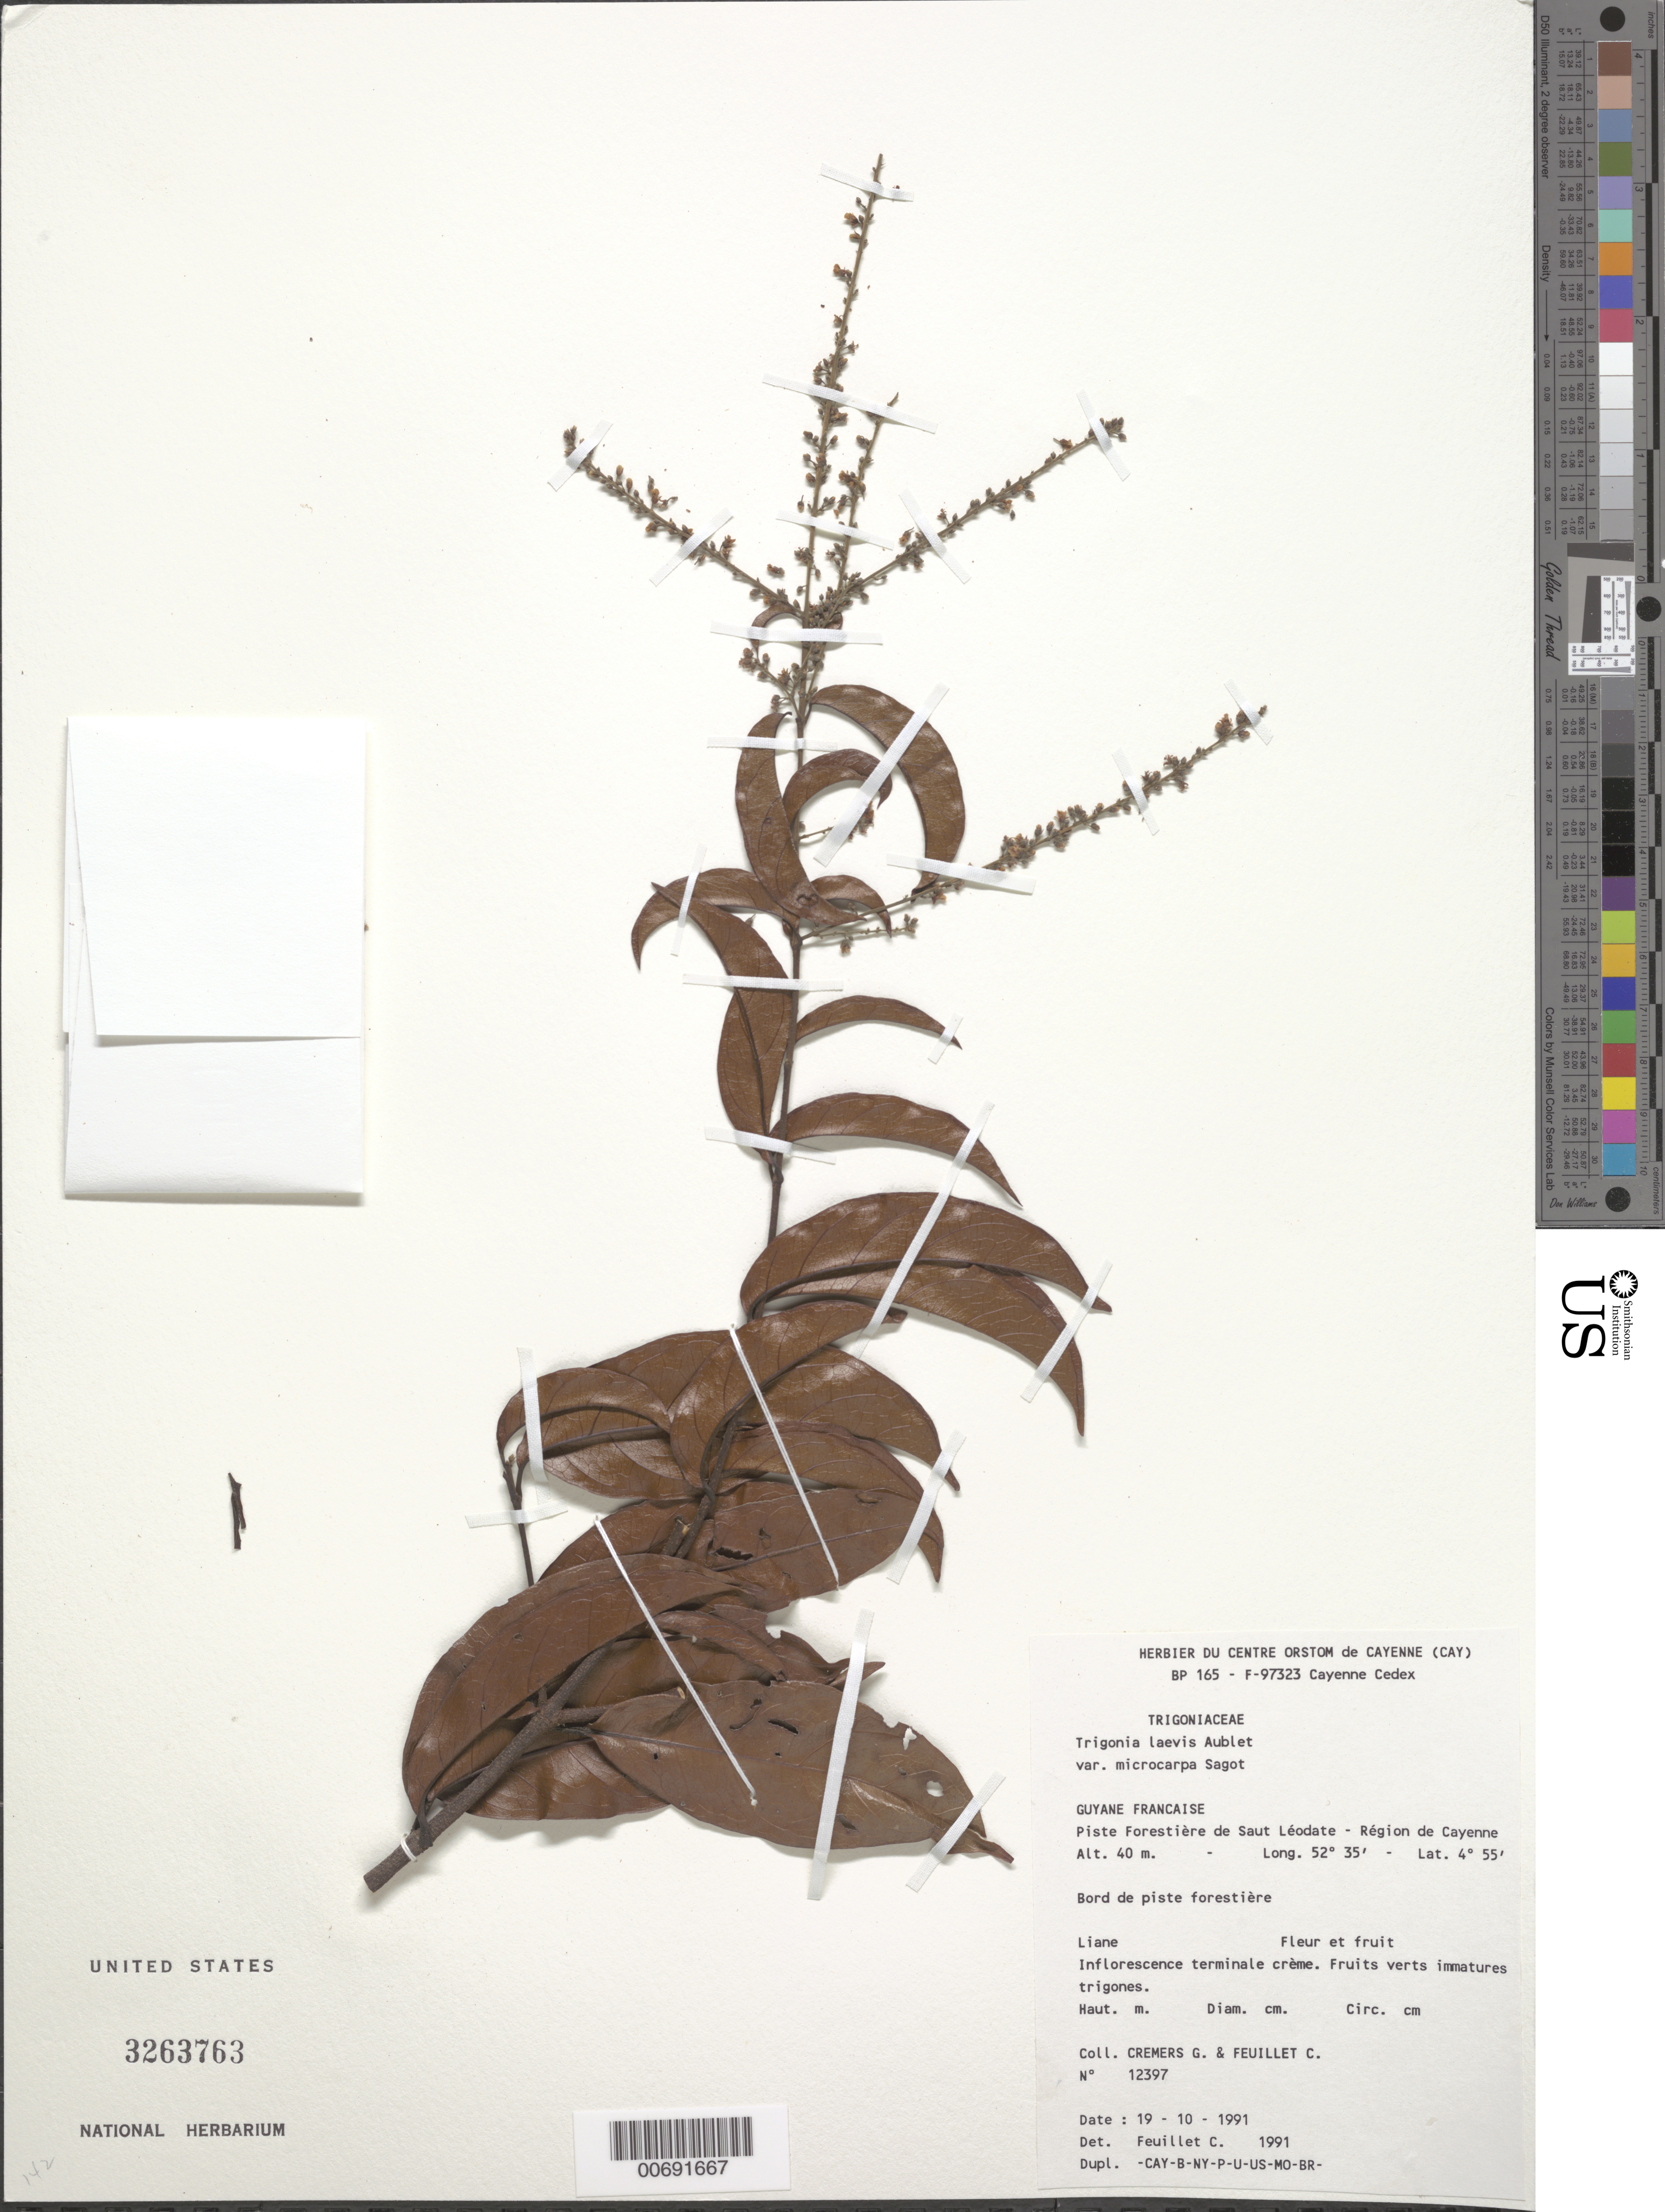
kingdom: Plantae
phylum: Tracheophyta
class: Magnoliopsida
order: Malpighiales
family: Trigoniaceae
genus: Trigonia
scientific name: Trigonia laevis var. microcarpa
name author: (Sagot ex Warm.) Sagot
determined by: Feuillet, C.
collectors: G. Cremers & C. Feuillet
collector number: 12397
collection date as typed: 19-Oct-91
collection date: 1991-10-19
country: French Guiana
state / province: Cayenne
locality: Cayenne, vic., piste forestière de Saut Léodate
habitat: Forest trail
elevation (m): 40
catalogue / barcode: US 3263763